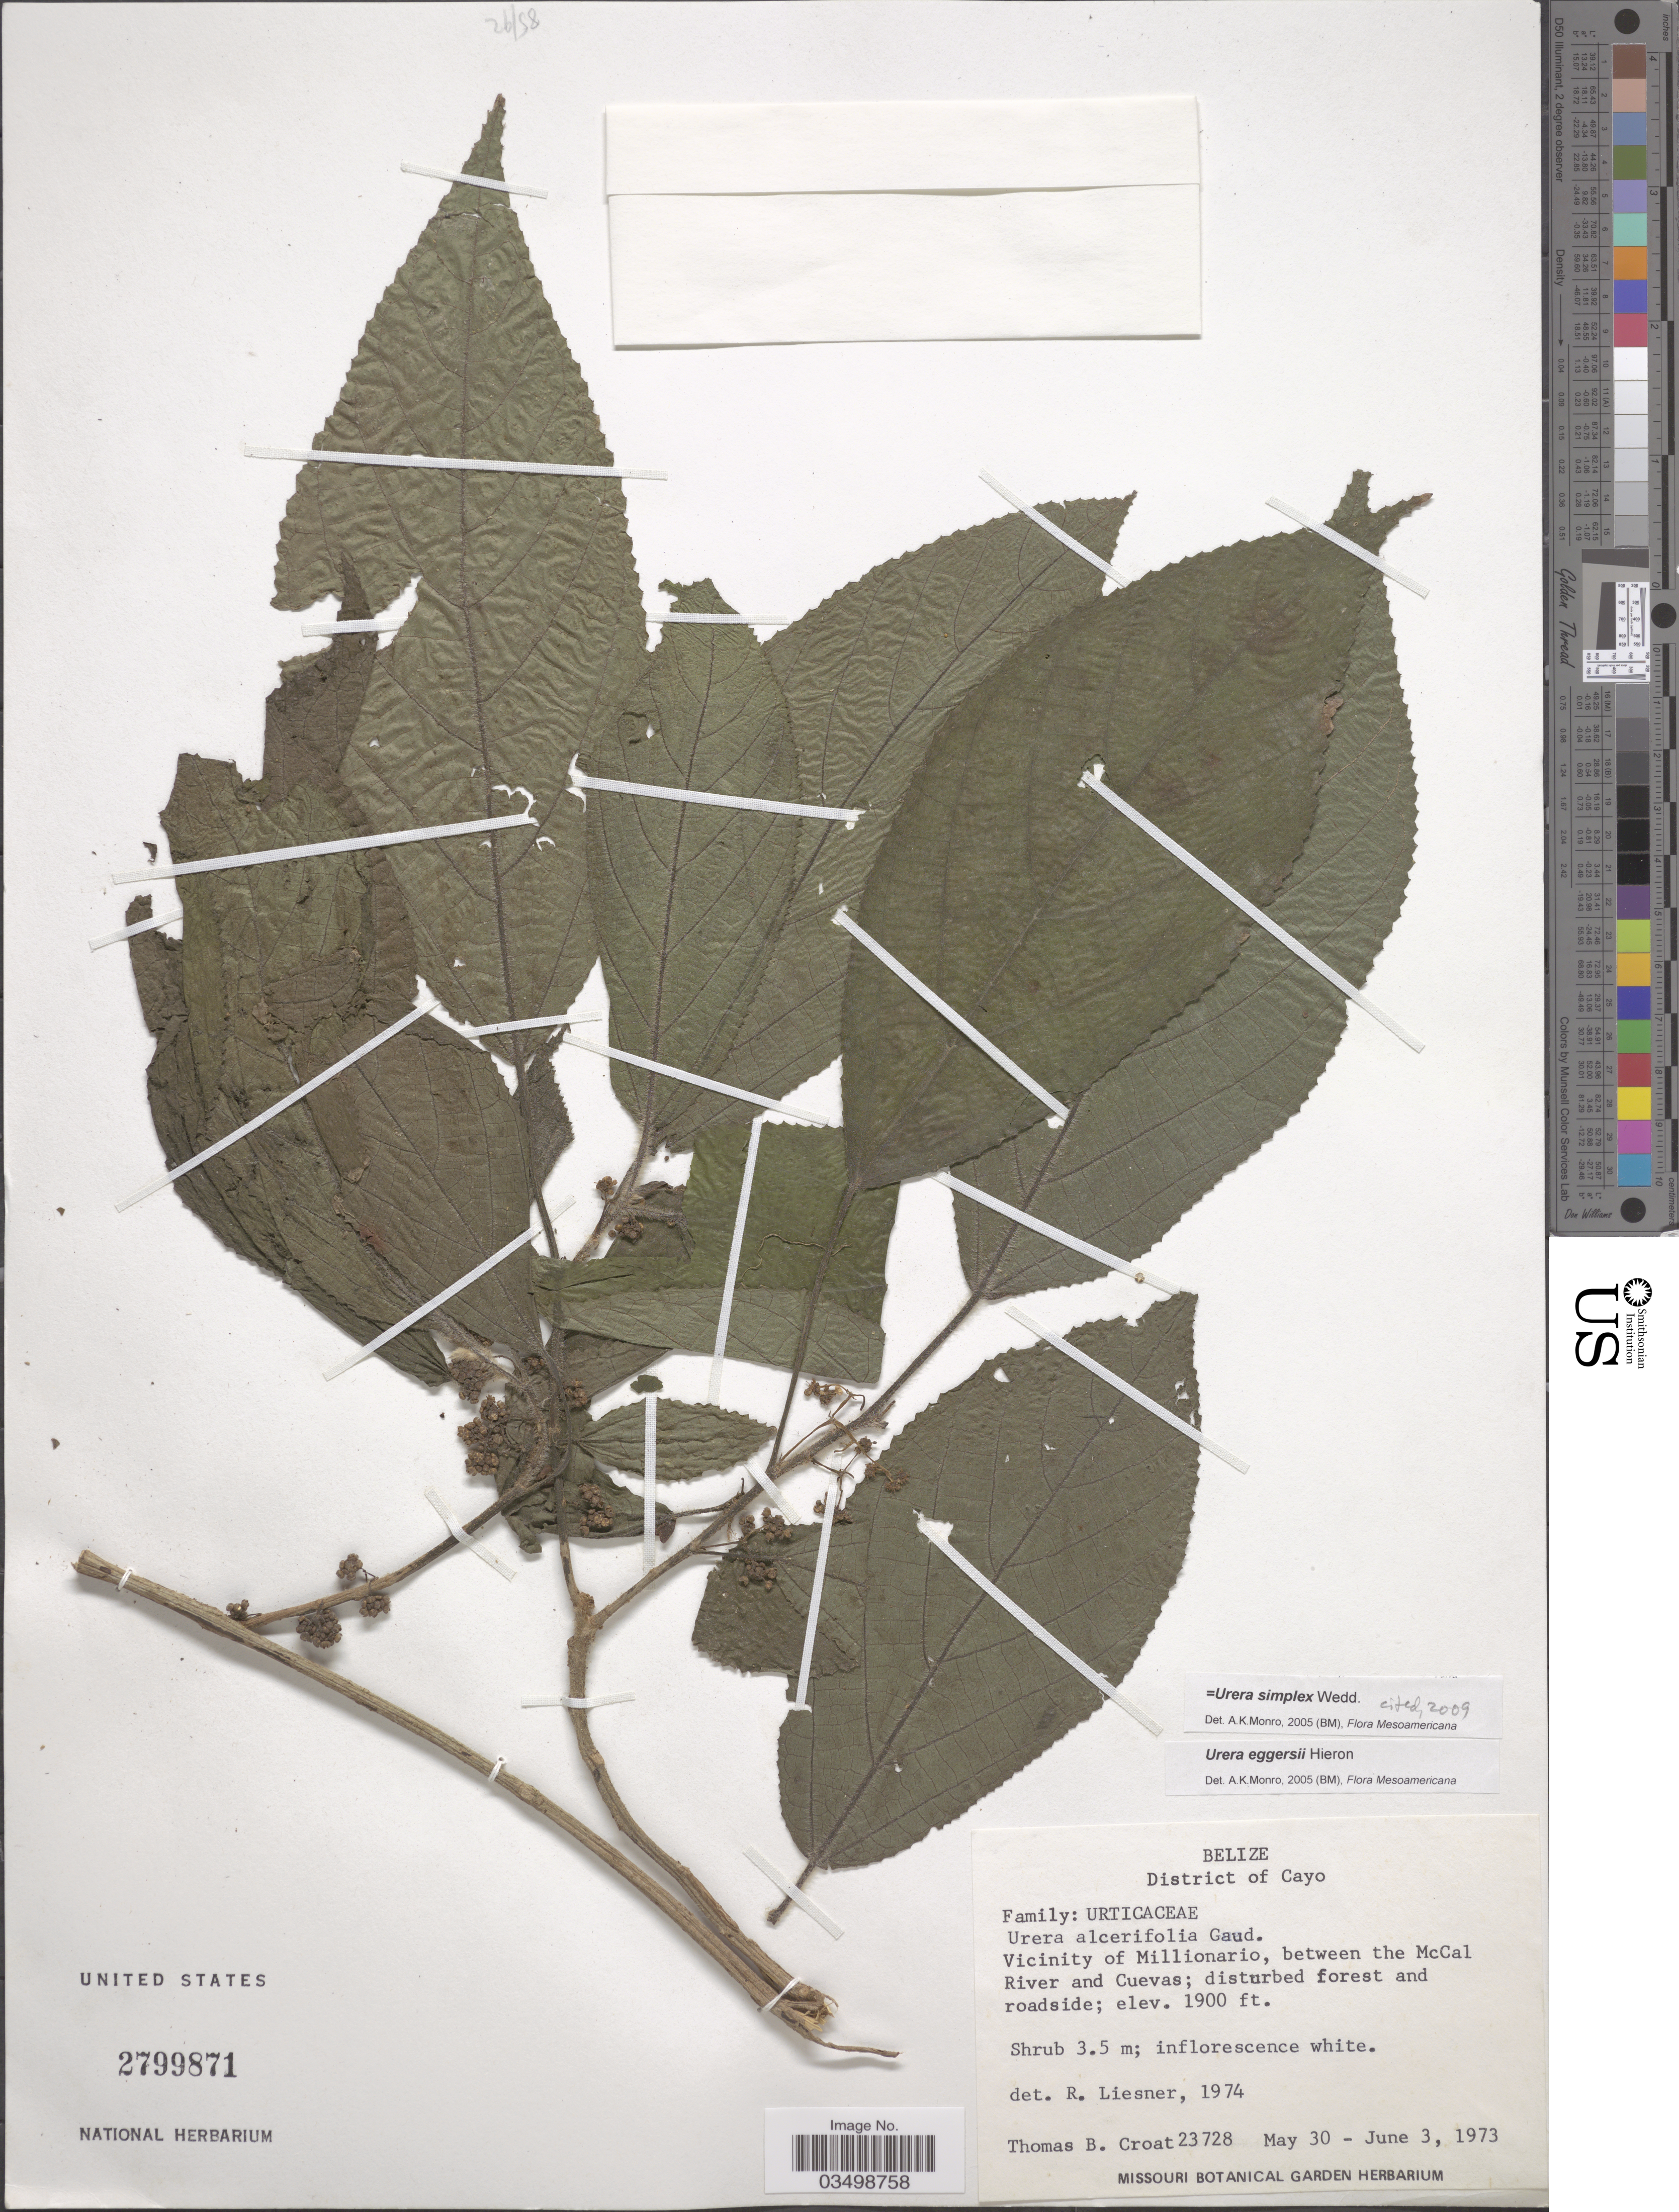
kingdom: Plantae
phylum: Tracheophyta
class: Magnoliopsida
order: Rosales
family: Urticaceae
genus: Urera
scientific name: Urera simplex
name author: Wedd.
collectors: T. B. Croat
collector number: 23728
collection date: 1973-05-30/1973-06-03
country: Belize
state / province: Cayo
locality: District of Cayo. Vicinity of Millionario, between the McCal River and Cuevas.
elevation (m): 579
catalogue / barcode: US 2799871